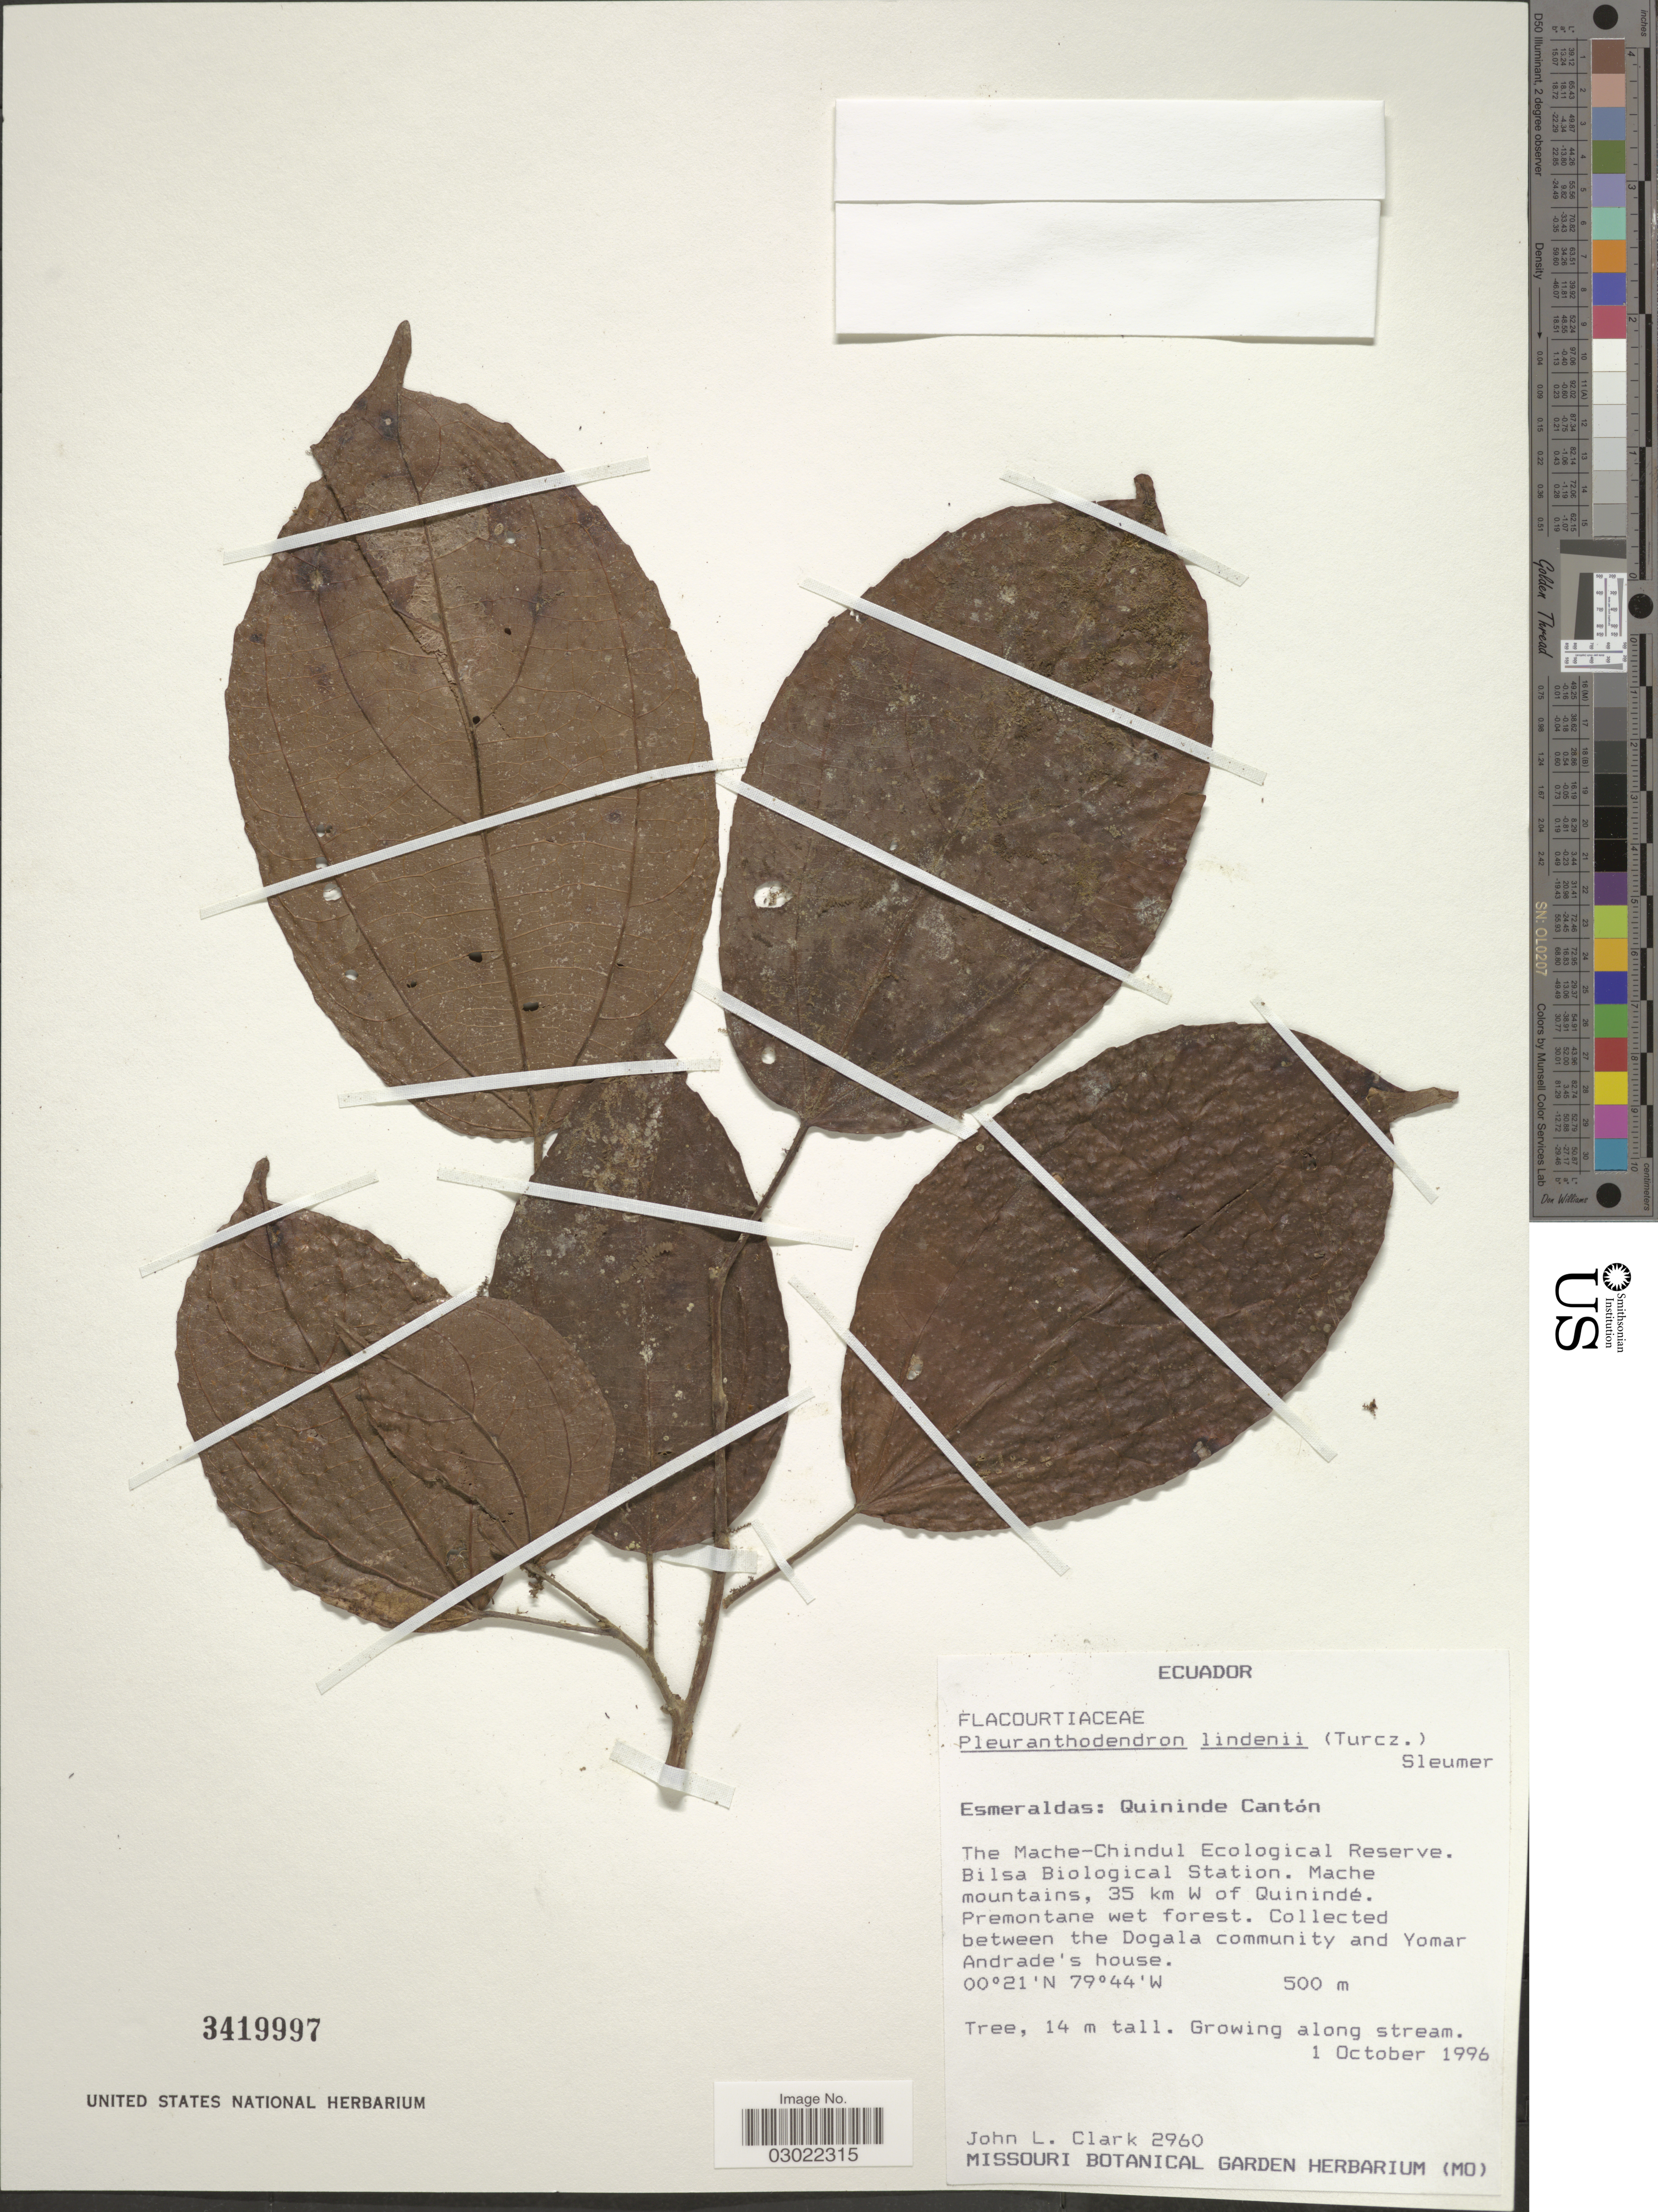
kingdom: Plantae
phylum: Tracheophyta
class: Magnoliopsida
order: Malpighiales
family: Salicaceae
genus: Pleuranthodendron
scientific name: Pleuranthodendron lindenii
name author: (Turcz.) Sleumer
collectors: J. L. Clark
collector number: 2960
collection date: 1996-10-01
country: Ecuador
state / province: Esmeraldas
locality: Quininde Cantón. The Mache-Chindul Ecological Reserve. Bilsa Biological Station. Mache mountains, 35 km W of Quinindé. Between the Dogala community and Yomar Andrade's house.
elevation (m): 500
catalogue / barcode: US 3419997